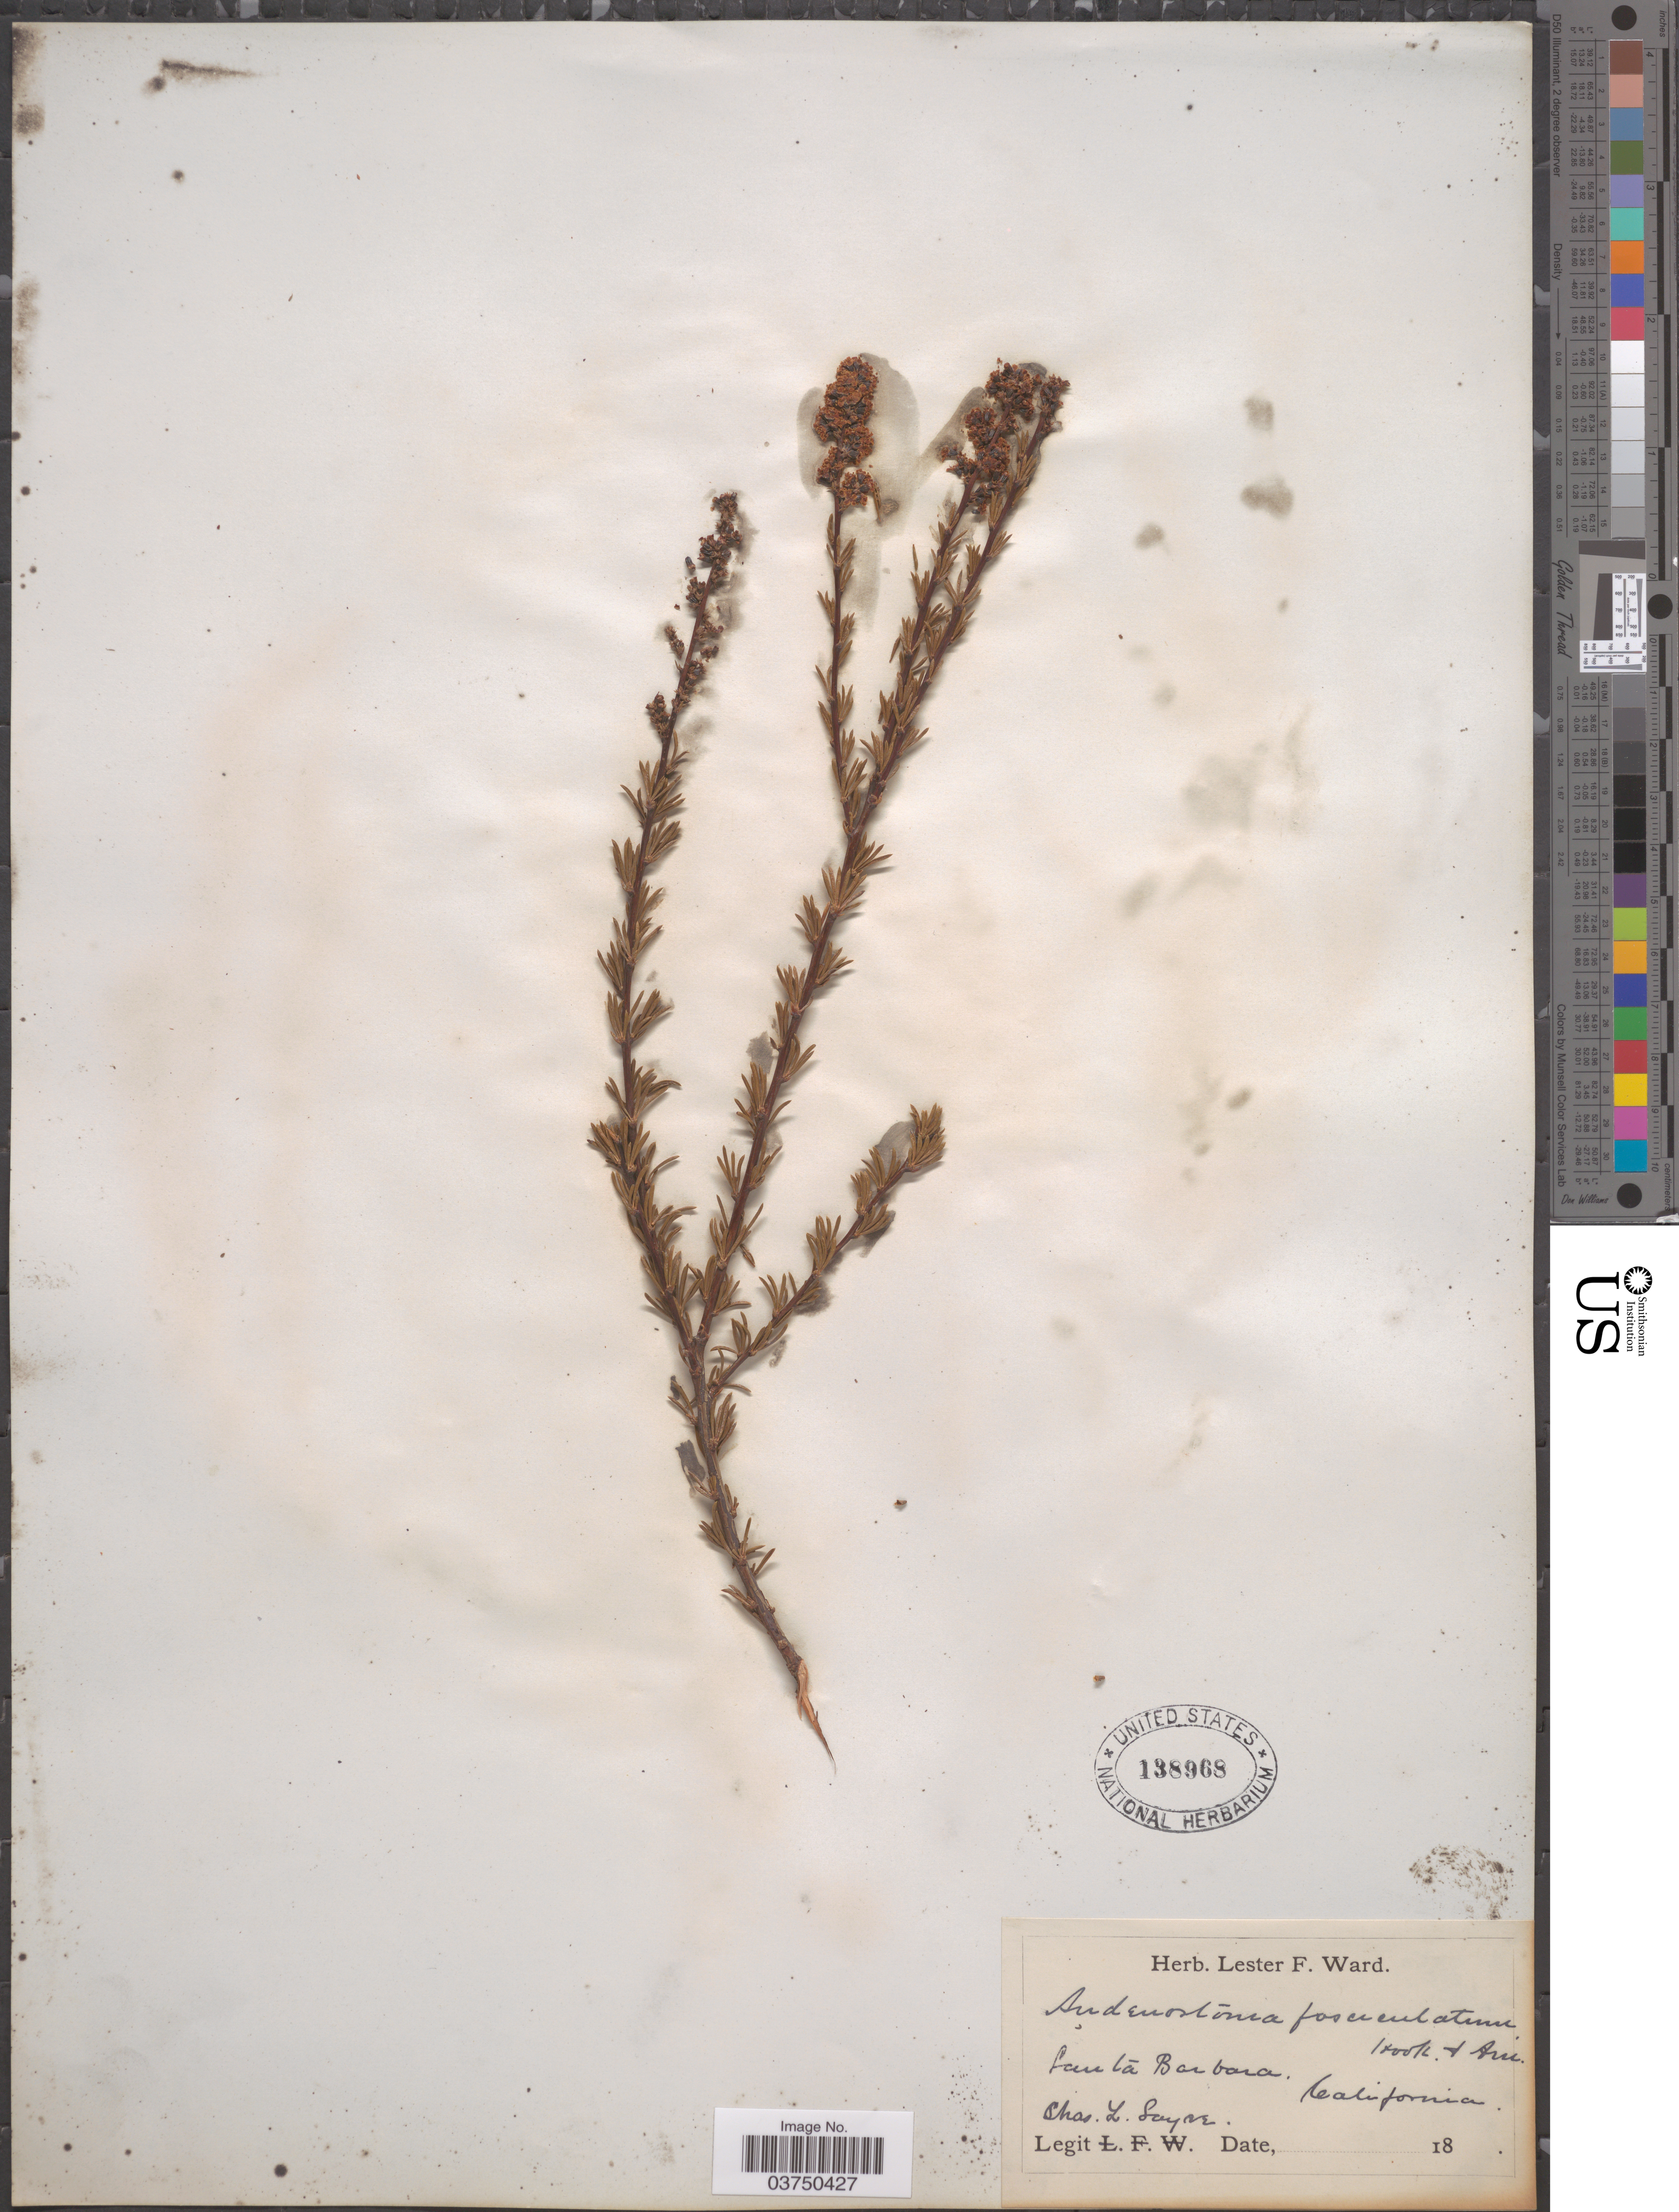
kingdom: Plantae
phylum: Tracheophyta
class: Magnoliopsida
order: Rosales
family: Rosaceae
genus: Adenostoma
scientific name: Adenostoma fasciculatum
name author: Hook. & Arn.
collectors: C. Sayer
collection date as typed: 18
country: United States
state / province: California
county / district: Santa Barbara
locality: Santa Barbara.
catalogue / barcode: US 138968